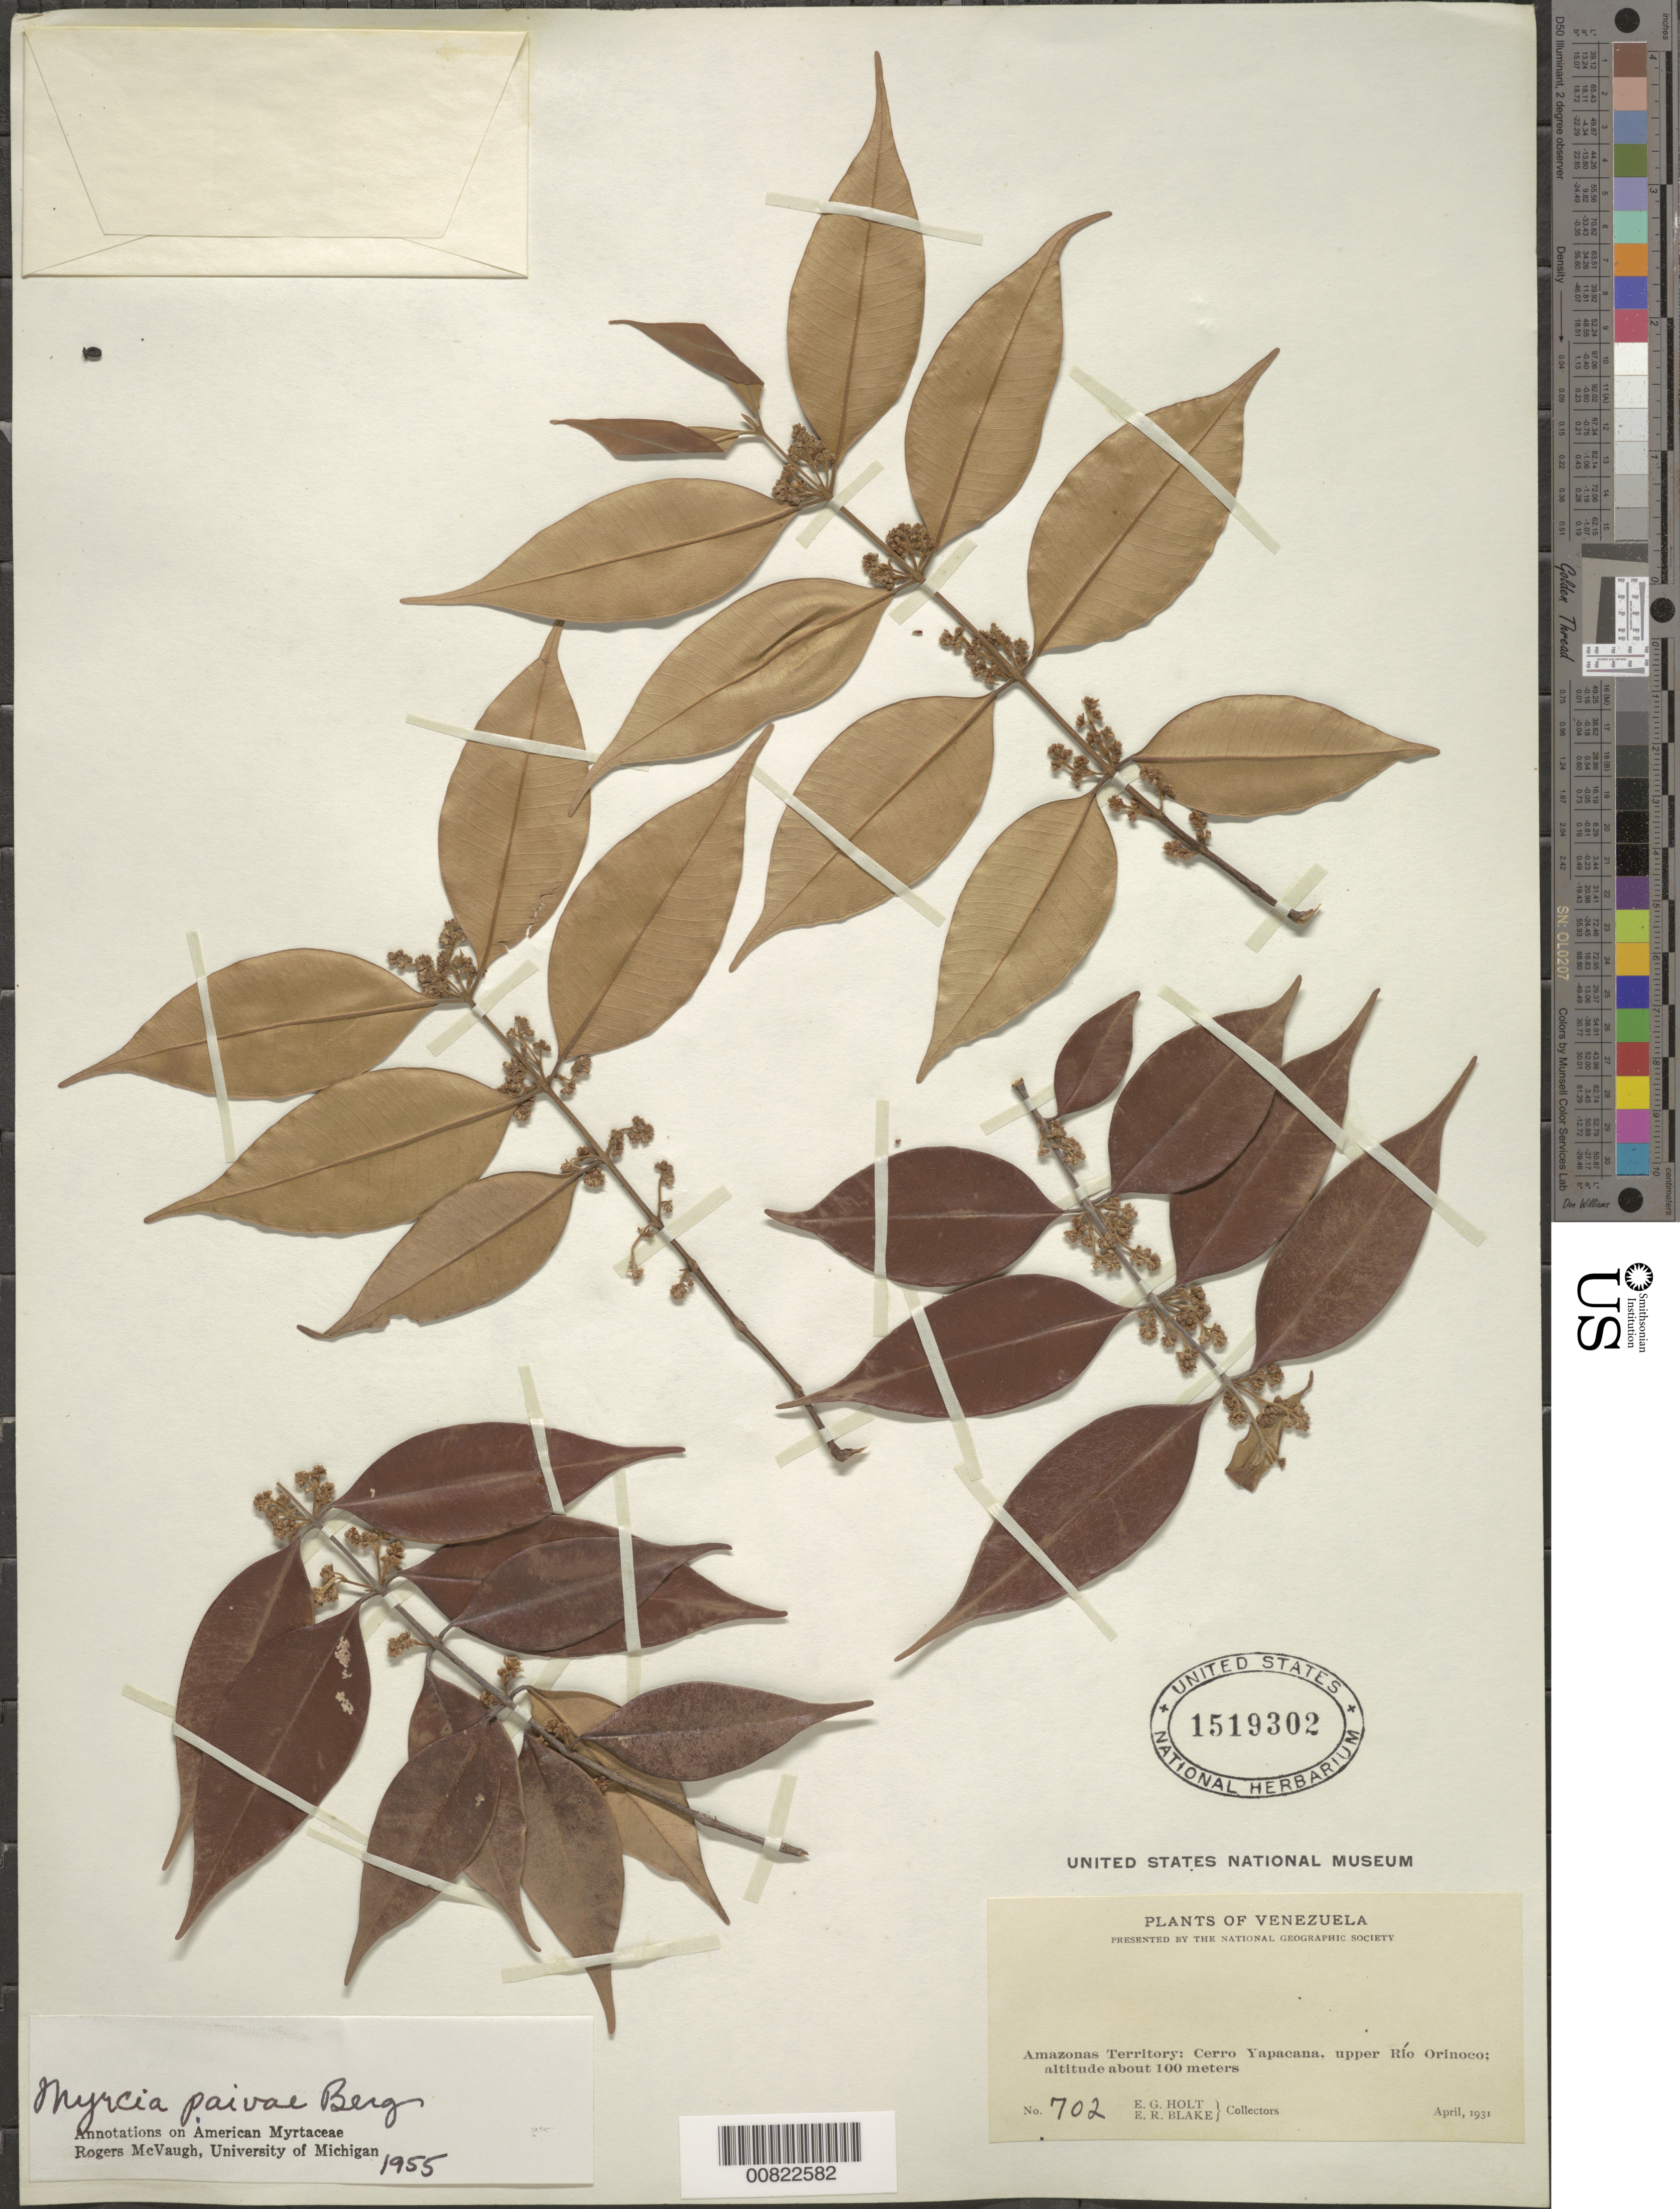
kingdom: Plantae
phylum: Tracheophyta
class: Magnoliopsida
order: Myrtales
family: Myrtaceae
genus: Myrcia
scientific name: Myrcia paivae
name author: O. Berg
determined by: McVaugh, R.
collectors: E. Holt & E. R. Blake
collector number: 702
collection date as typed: Apr-31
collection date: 1931-04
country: Venezuela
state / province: Amazonas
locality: Cerro Yapacána, upper Río Orinoco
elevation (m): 100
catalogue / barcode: US 1519302